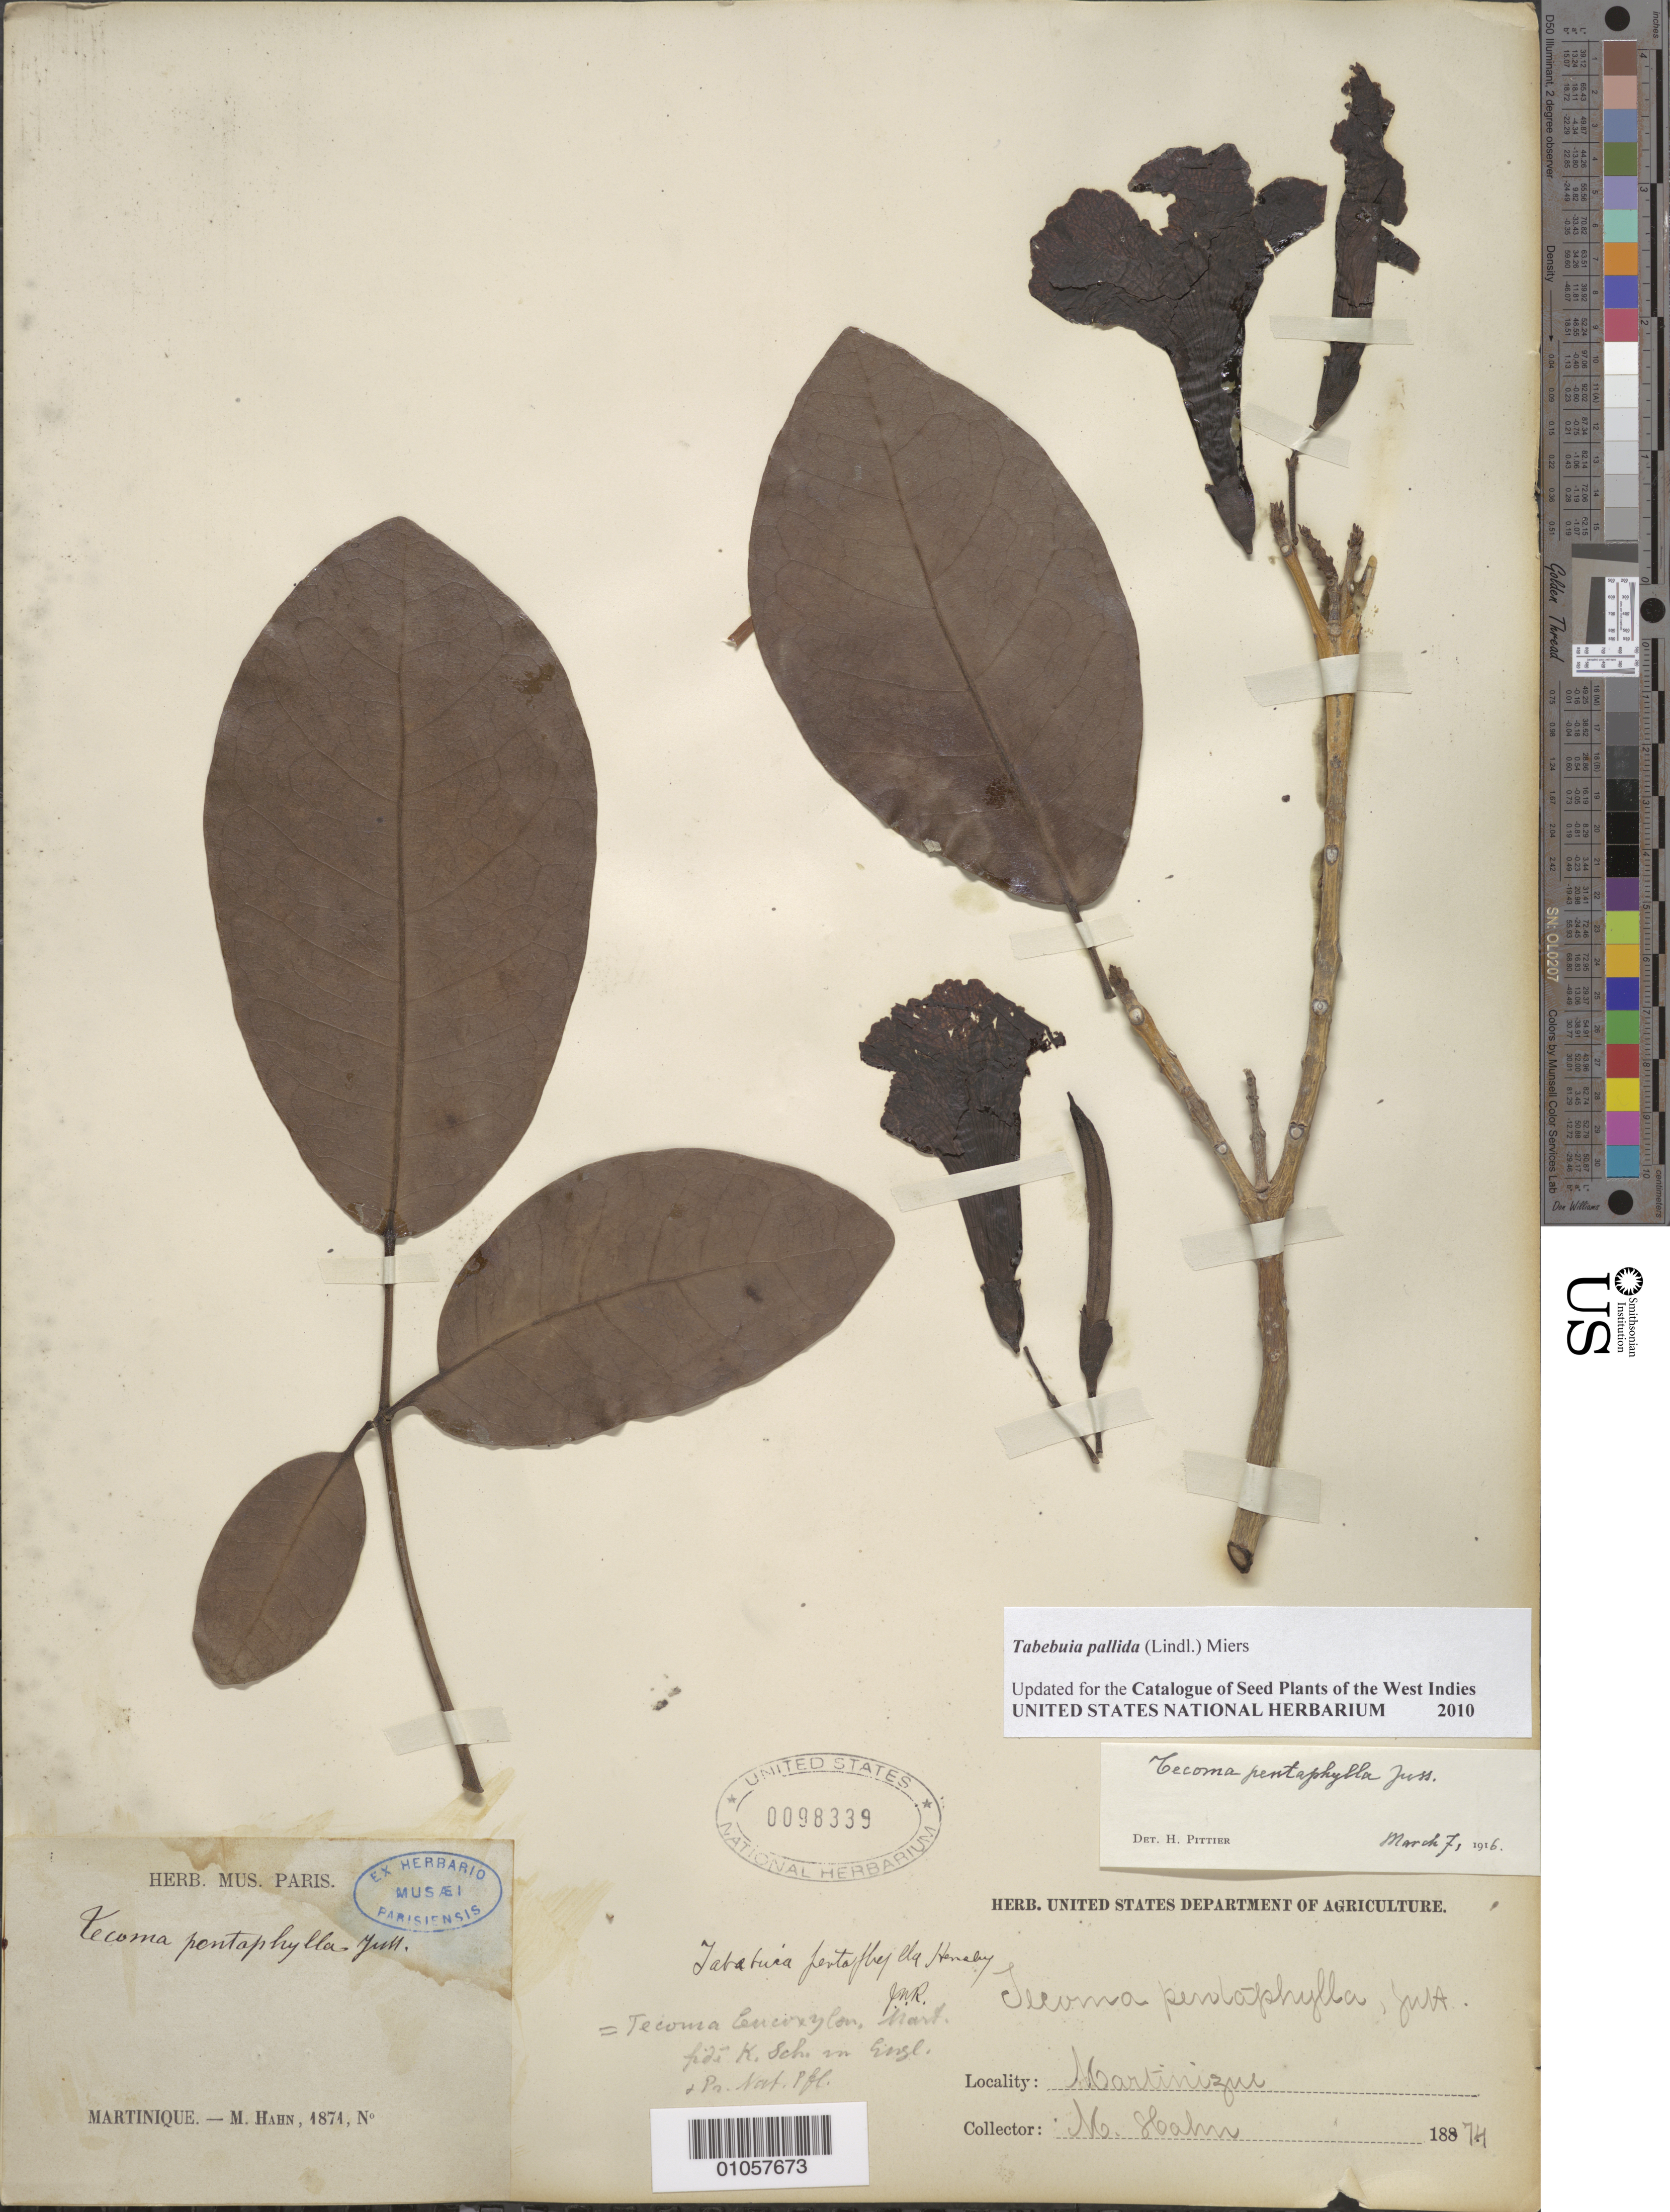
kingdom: Plantae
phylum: Tracheophyta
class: Magnoliopsida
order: Lamiales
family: Bignoniaceae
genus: Tabebuia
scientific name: Tabebuia pallida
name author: (Lindl.) Miers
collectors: M. Hahn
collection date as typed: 1874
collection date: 1874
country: Martinique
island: Martinique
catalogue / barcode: US 98339